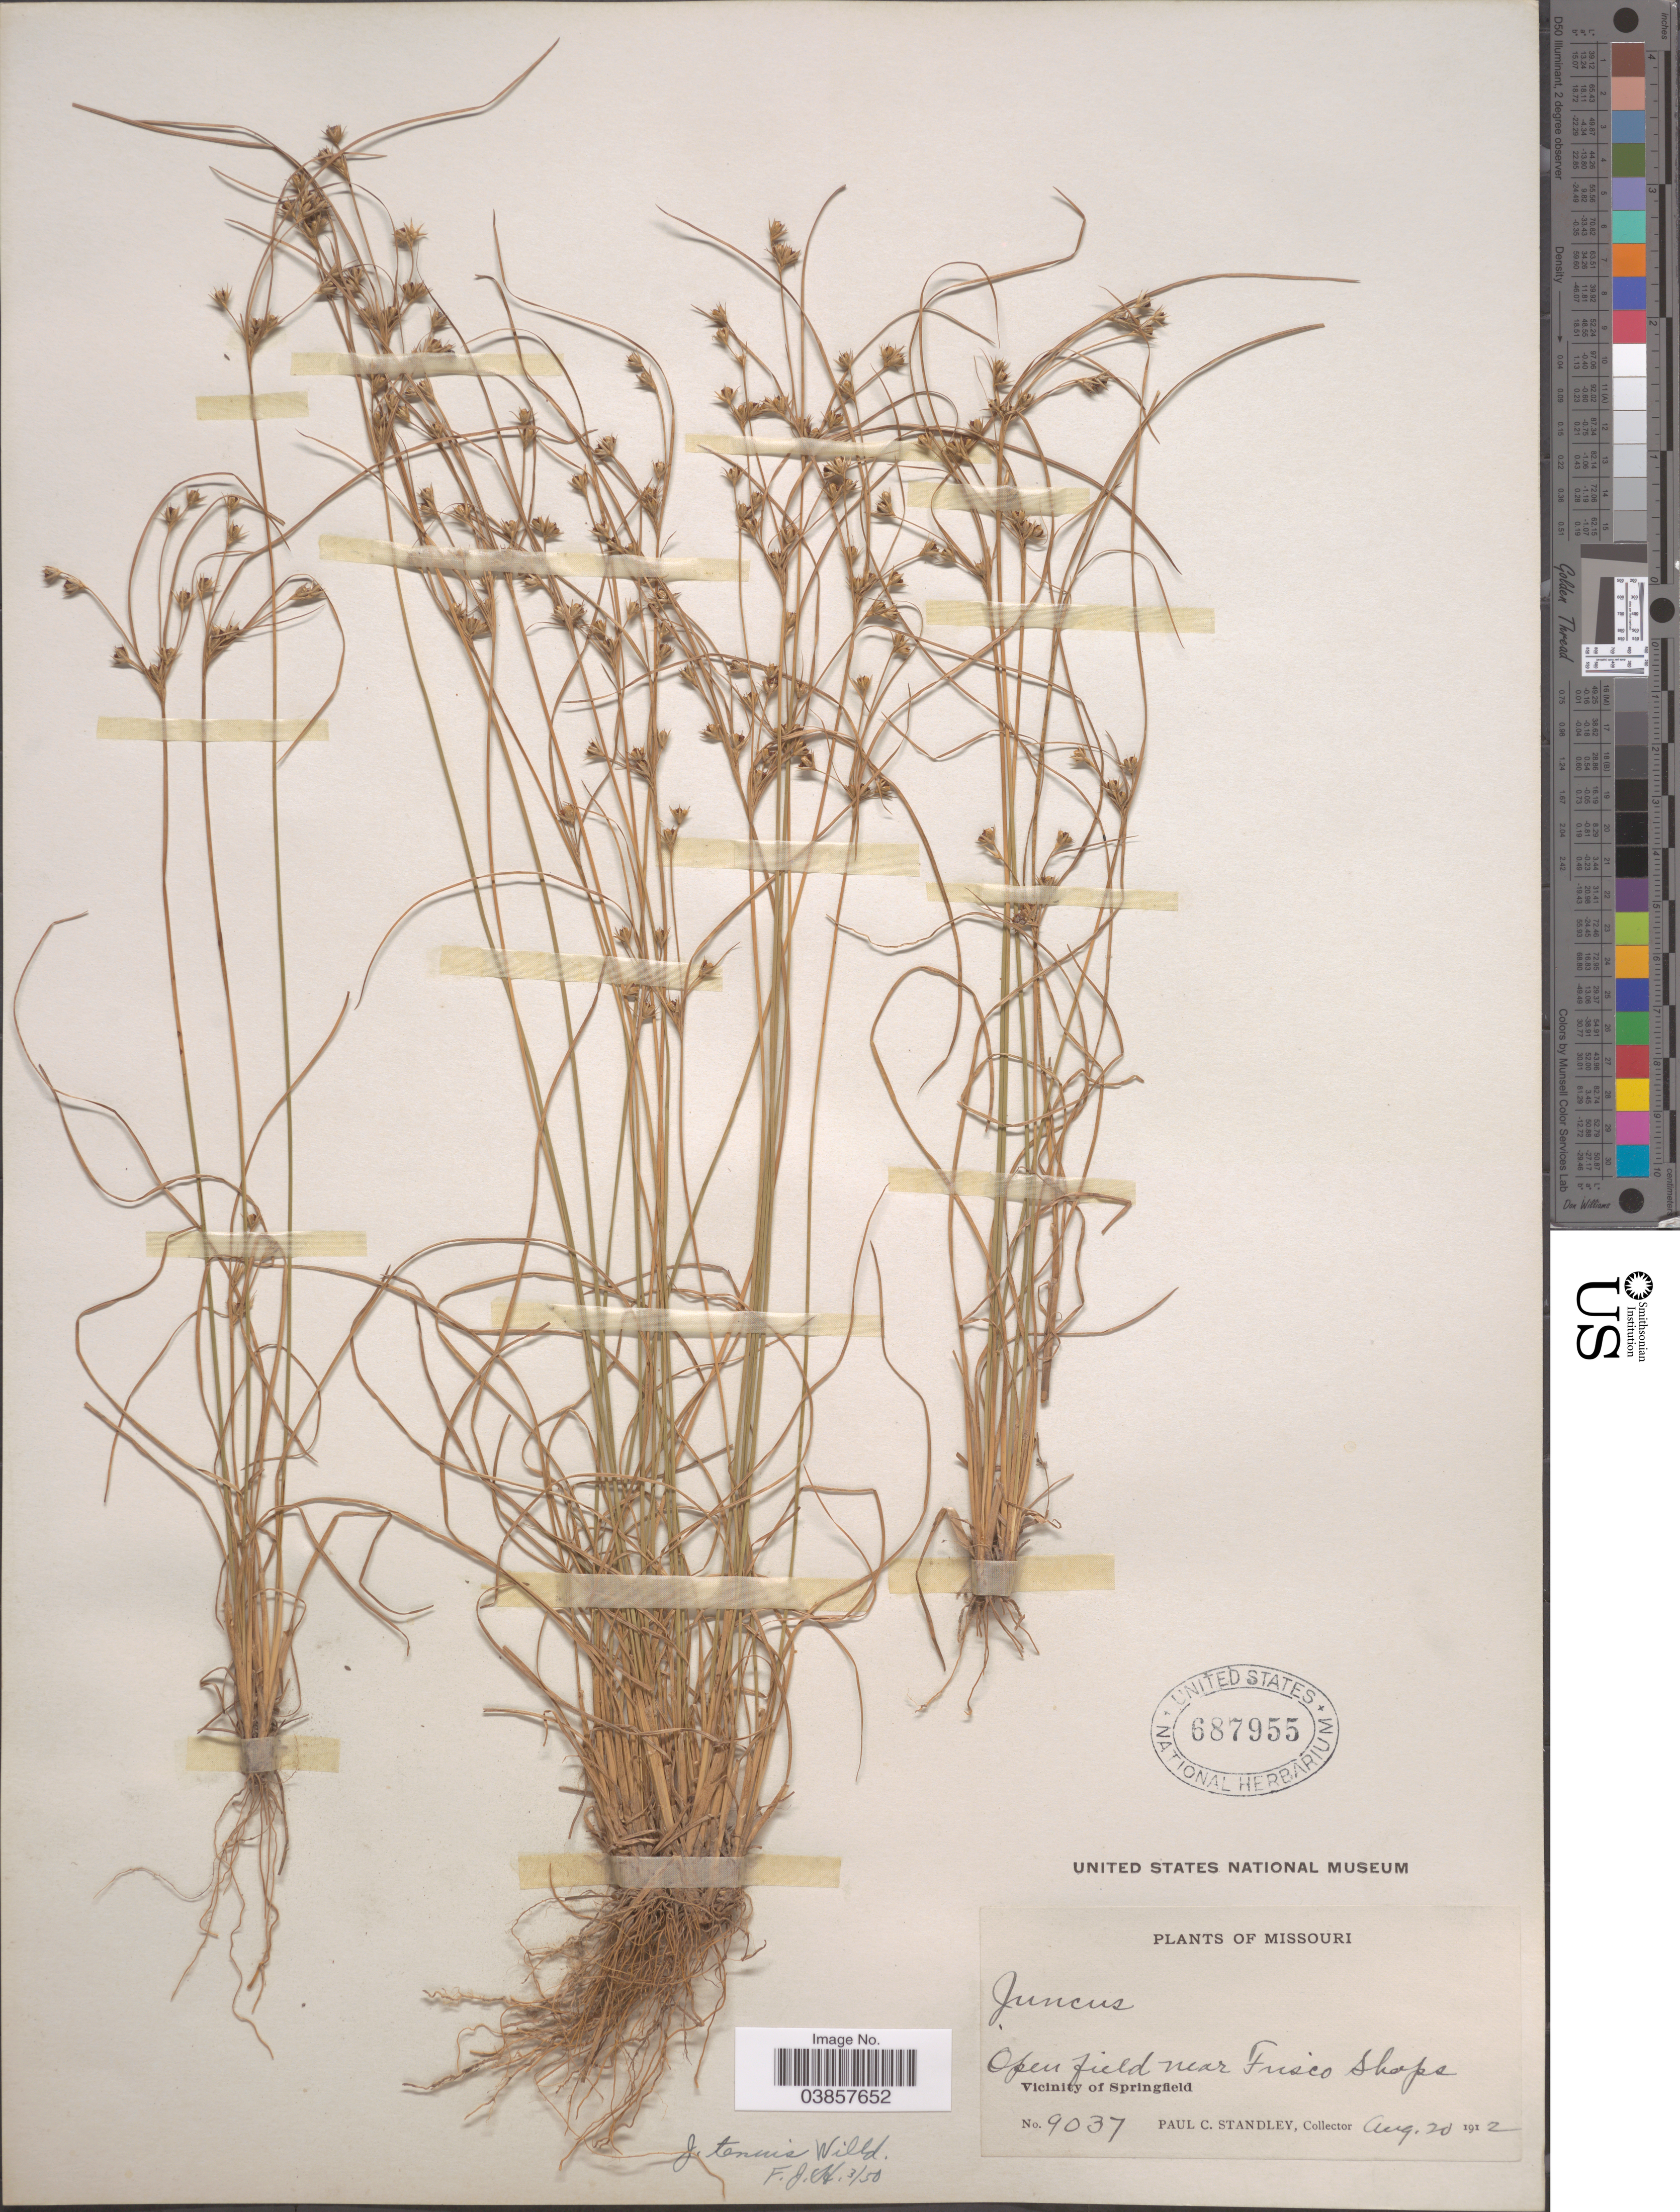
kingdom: Plantae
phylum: Tracheophyta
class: Liliopsida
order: Poales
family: Juncaceae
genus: Juncus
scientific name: Juncus tenuis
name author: Willd.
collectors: P. C. Standley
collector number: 9037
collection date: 1912-08-20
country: United States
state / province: Missouri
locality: Open field near Frisco Shops. Vicinity of Springfield.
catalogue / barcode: US 687955